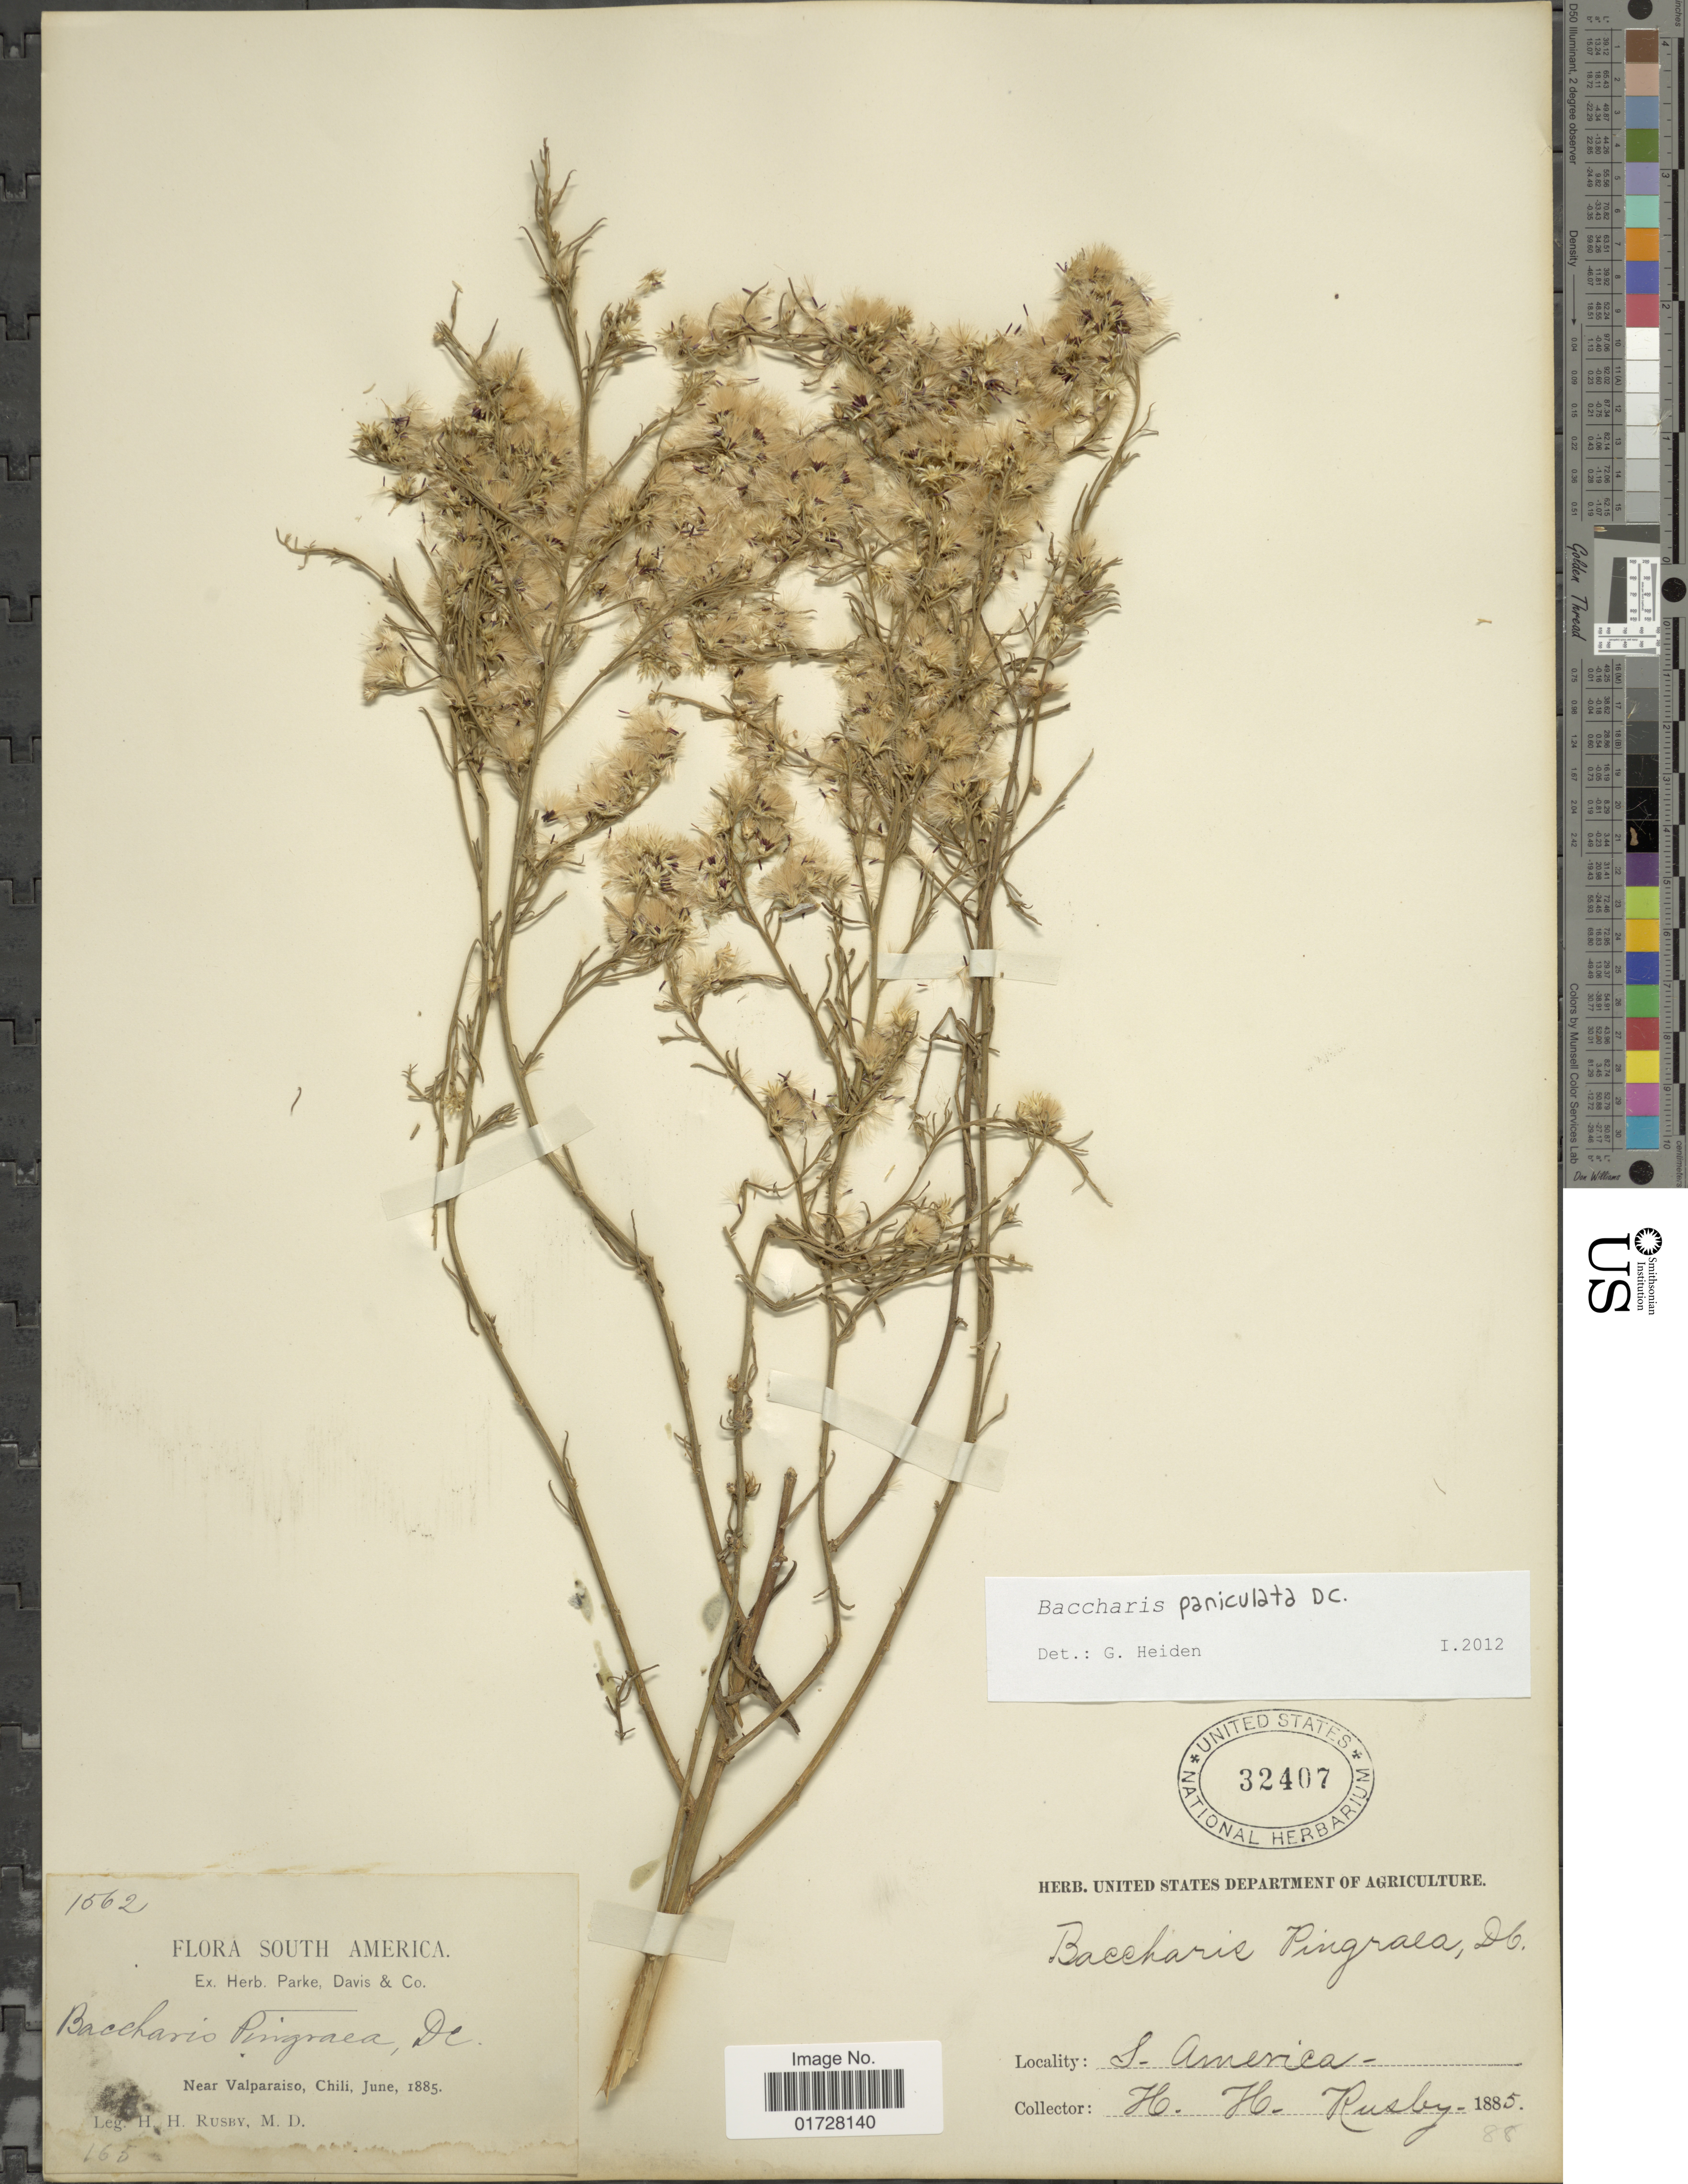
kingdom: Plantae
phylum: Tracheophyta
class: Magnoliopsida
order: Asterales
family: Asteraceae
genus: Baccharis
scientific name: Baccharis paniculata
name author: DC.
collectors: H. H. Rusby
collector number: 1562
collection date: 1885-06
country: Chile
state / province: Valparaíso (V)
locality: South America, near Valparaiso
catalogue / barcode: US 32407